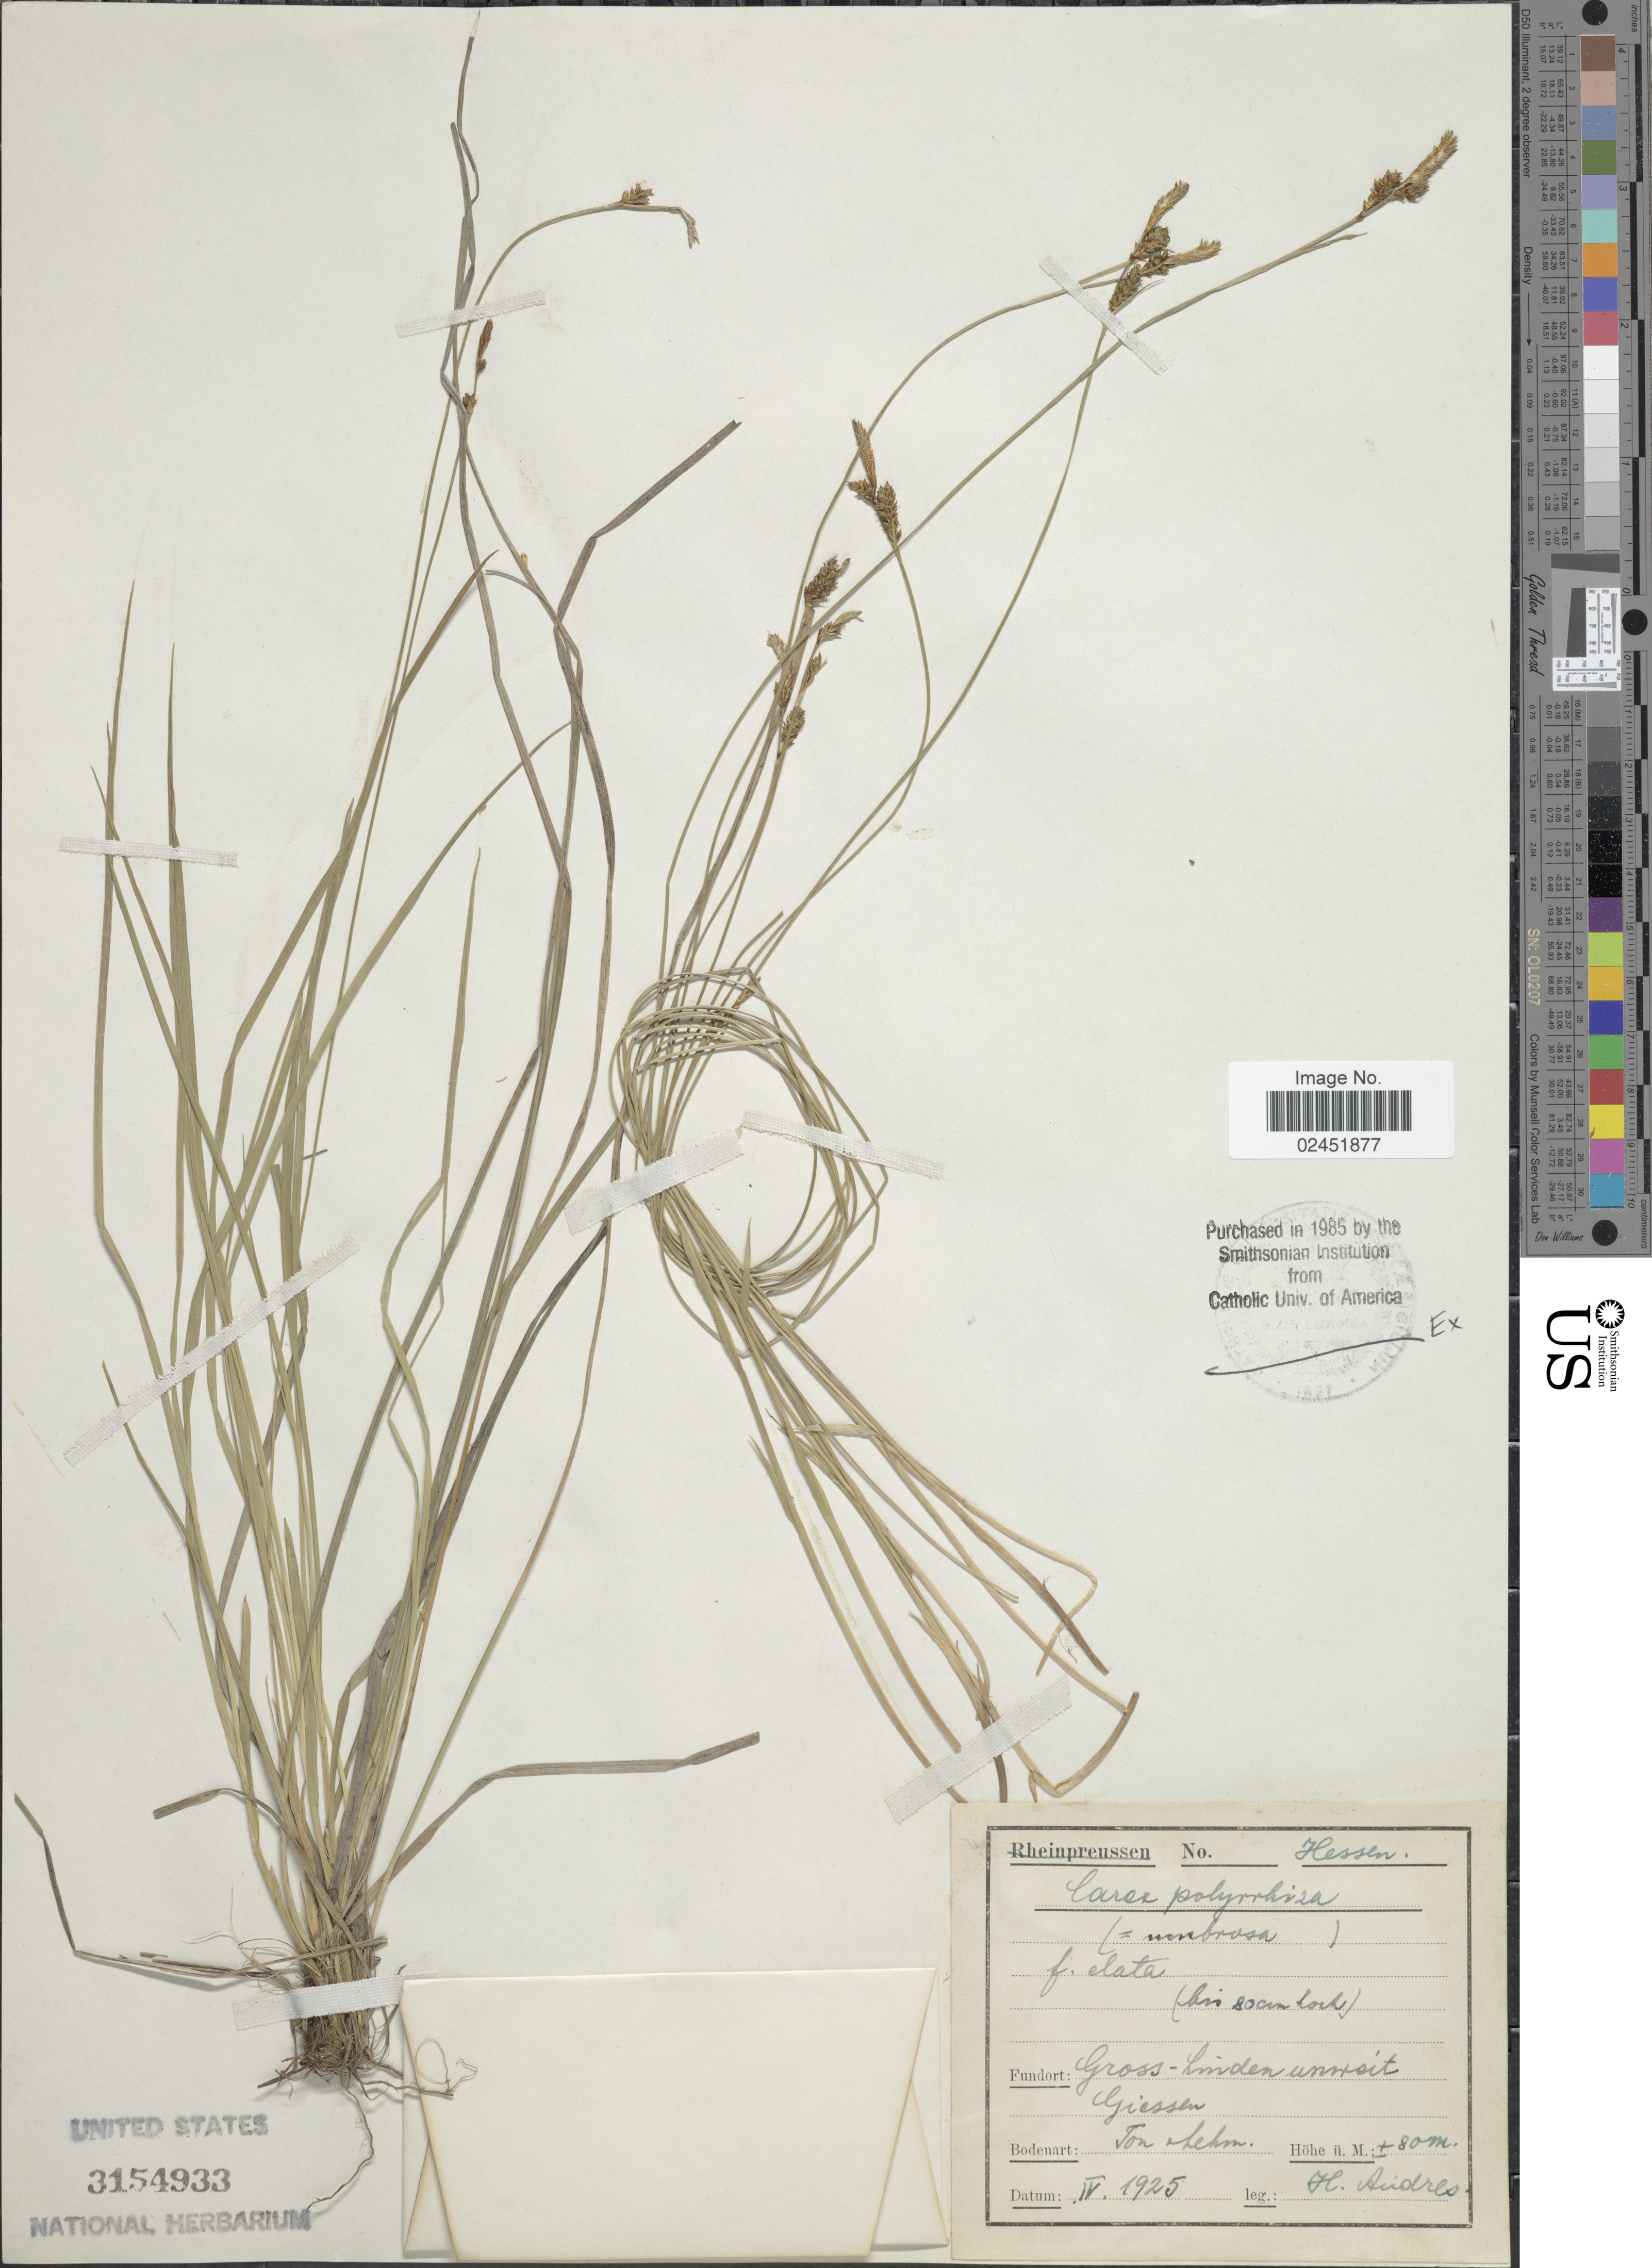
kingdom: Plantae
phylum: Tracheophyta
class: Liliopsida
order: Poales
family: Cyperaceae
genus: Carex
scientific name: Carex umbrosa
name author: Host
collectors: H. Andres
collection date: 1925-04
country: Germany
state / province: Hesse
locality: Gross-Linden unweit Giessen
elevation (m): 80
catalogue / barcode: US 3154933